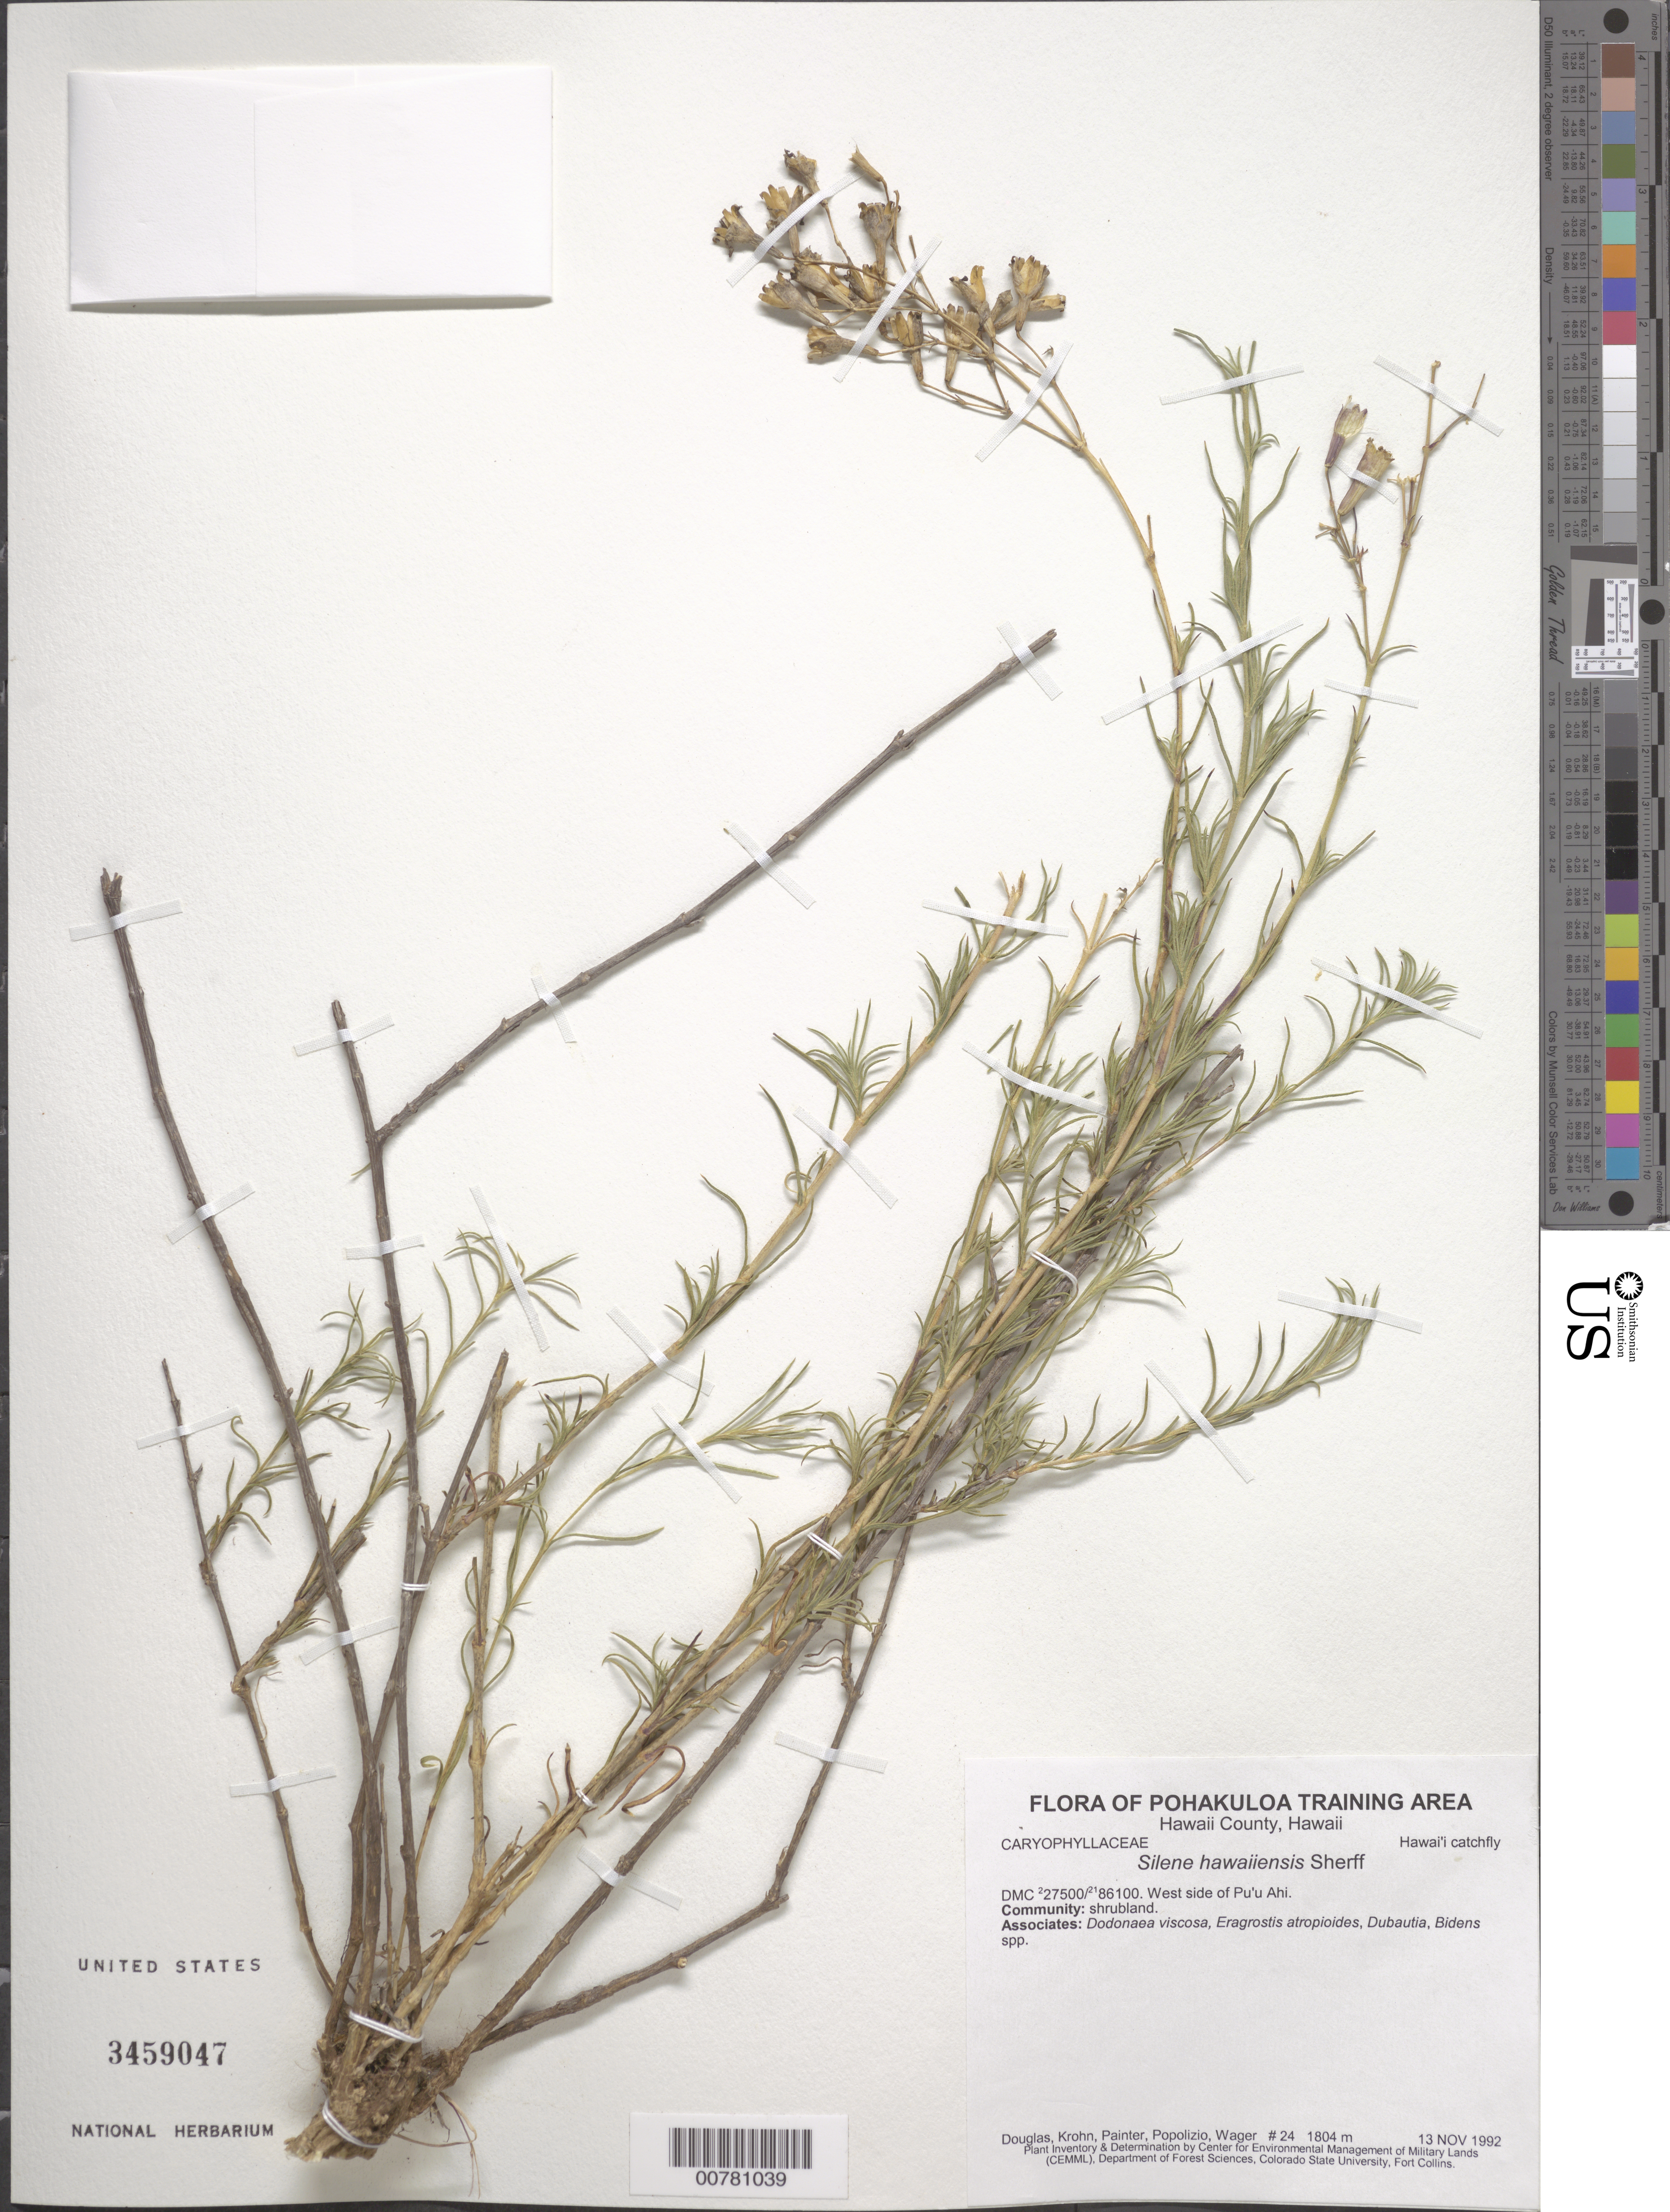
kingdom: Plantae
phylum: Tracheophyta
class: Magnoliopsida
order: Caryophyllales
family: Caryophyllaceae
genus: Silene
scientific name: Silene hawaiiensis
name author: Sherff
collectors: P. Douglas, V. Krohn, L. Painter, C. Popolizio & Wager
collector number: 24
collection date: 1992-11-13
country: United States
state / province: Hawaii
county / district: Hawaii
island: Hawaii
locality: West side of Pu'u Ahi.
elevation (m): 1804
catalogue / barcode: US 3459047